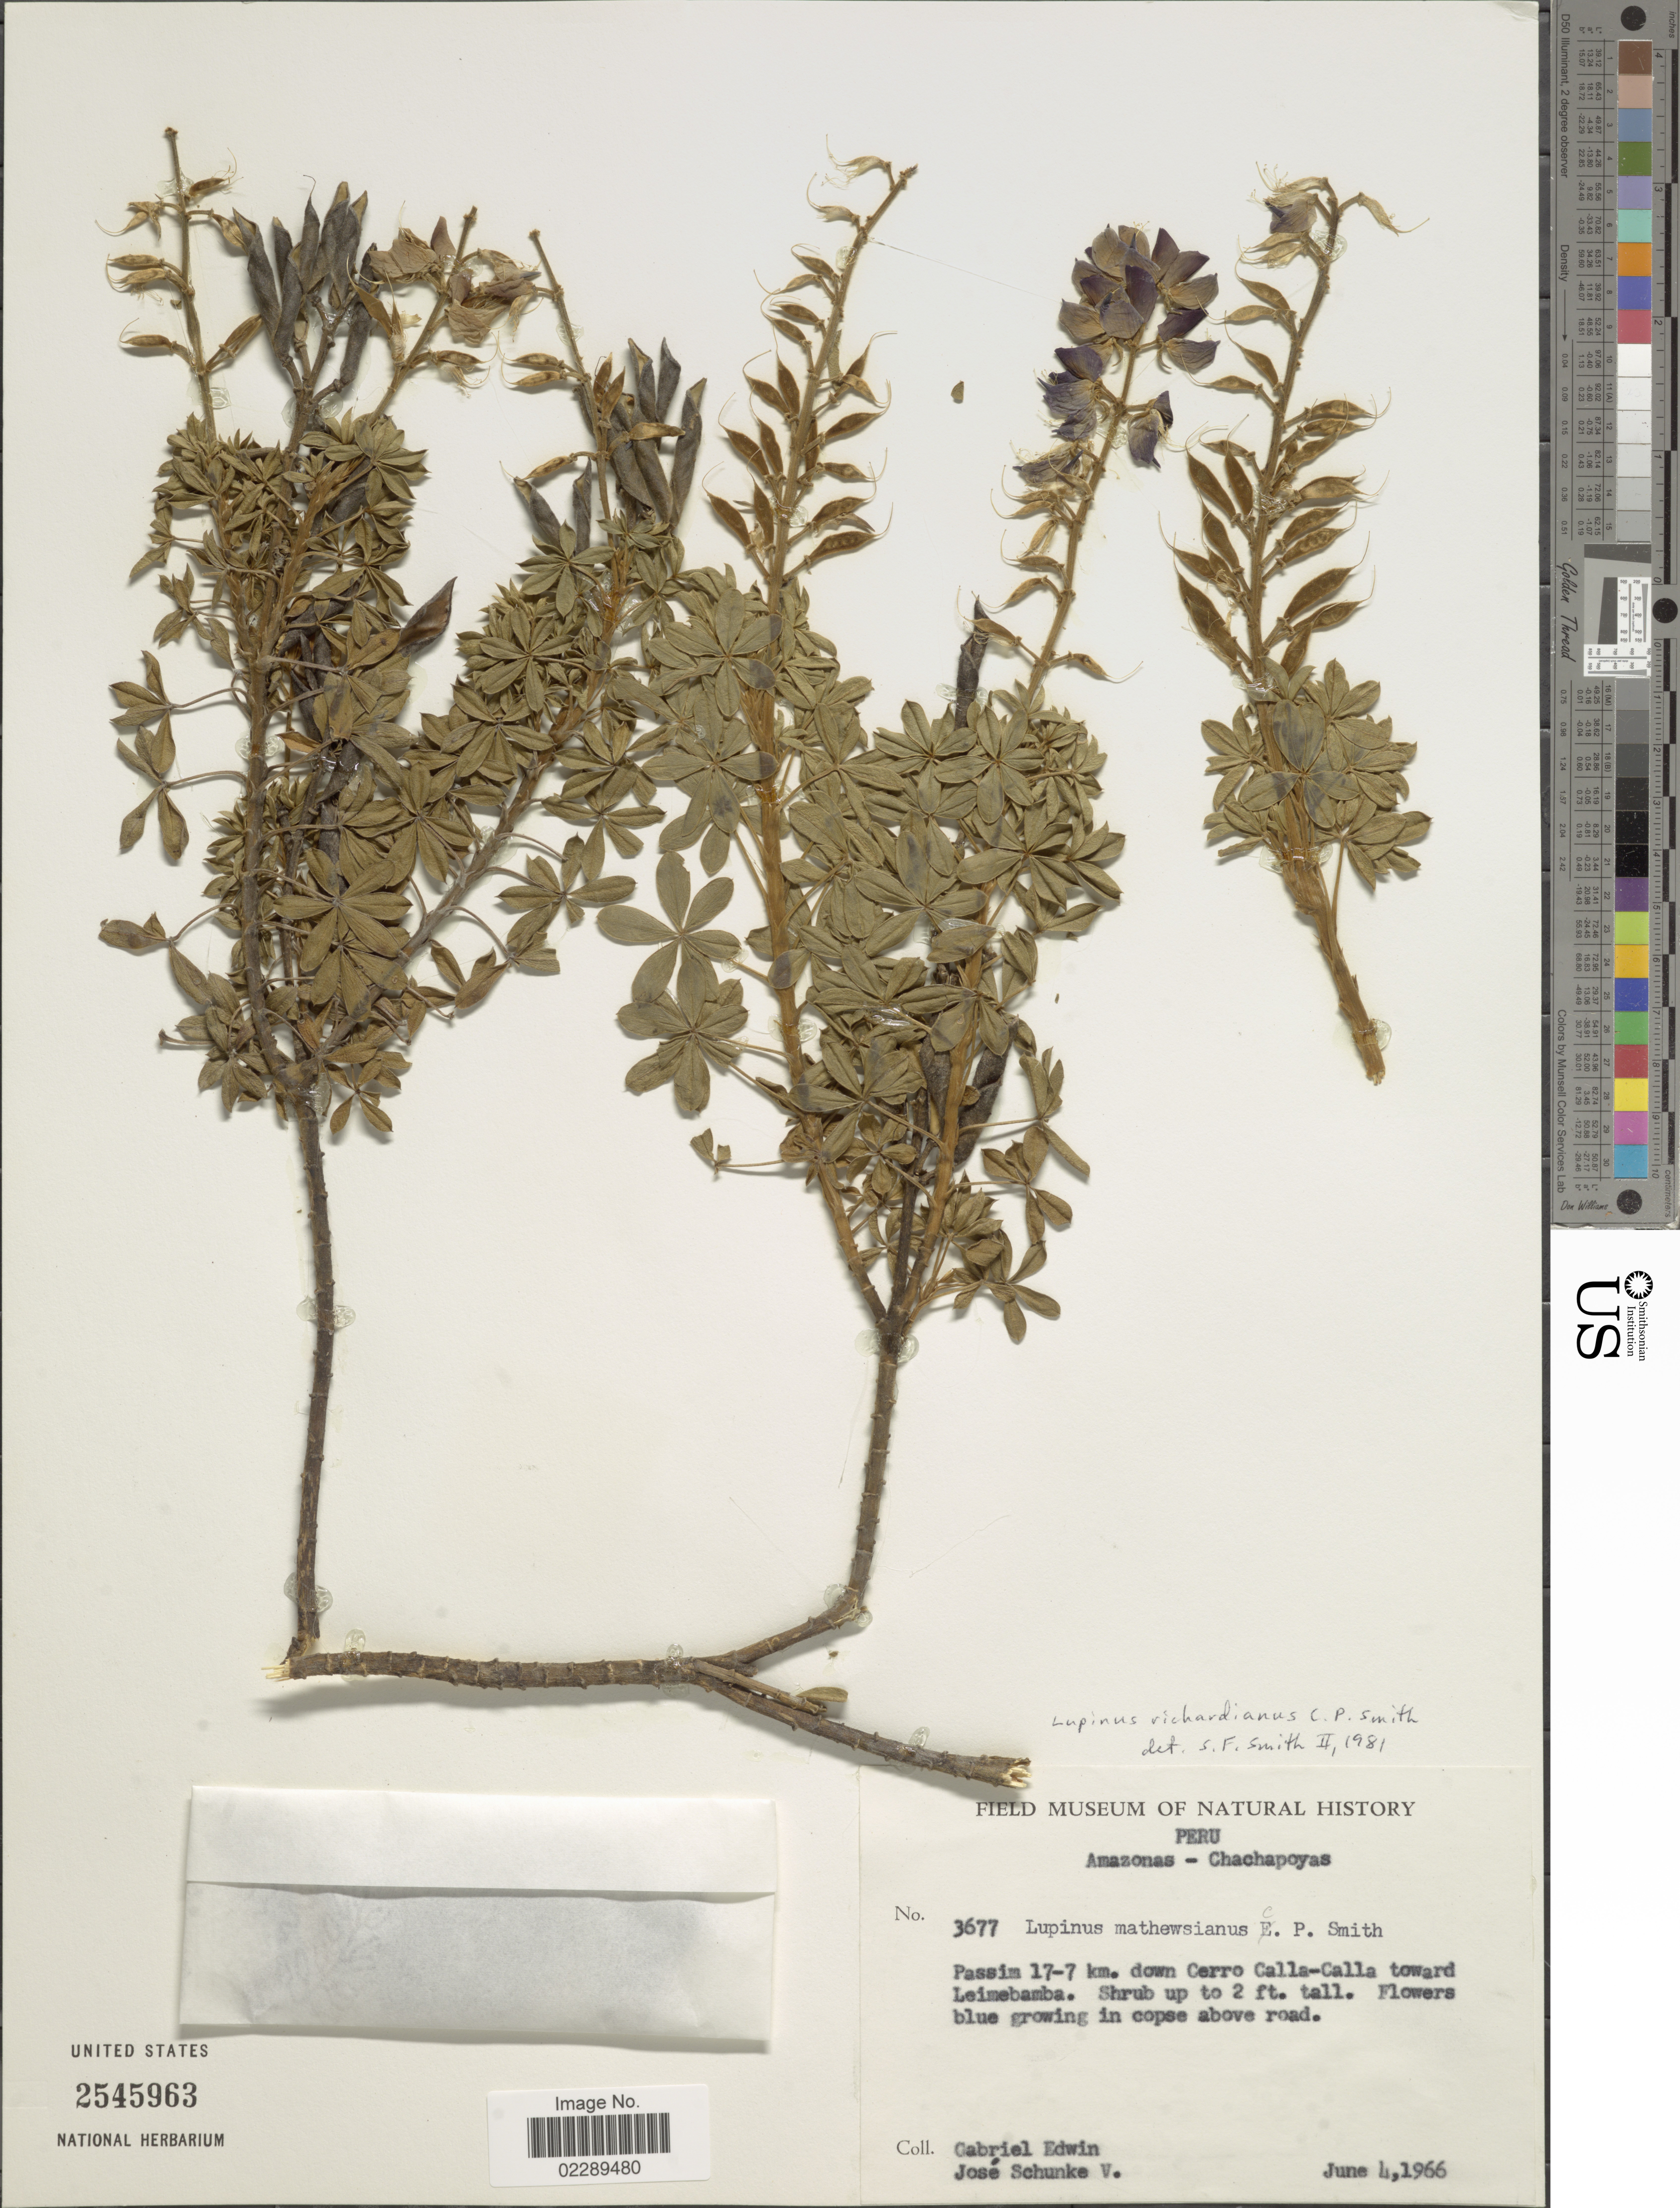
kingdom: Plantae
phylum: Tracheophyta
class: Magnoliopsida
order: Fabales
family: Fabaceae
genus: Lupinus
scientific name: Lupinus richardianus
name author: C.P. Sm.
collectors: G. Edwin & J. Schunke Vigo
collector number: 3677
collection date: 1966-06-04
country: Peru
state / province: Amazonas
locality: Amazonas-Chachapoyas. Passim 17-7 km. down Cerro Calla-Calla toward Leimebamba.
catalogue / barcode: US 2545963